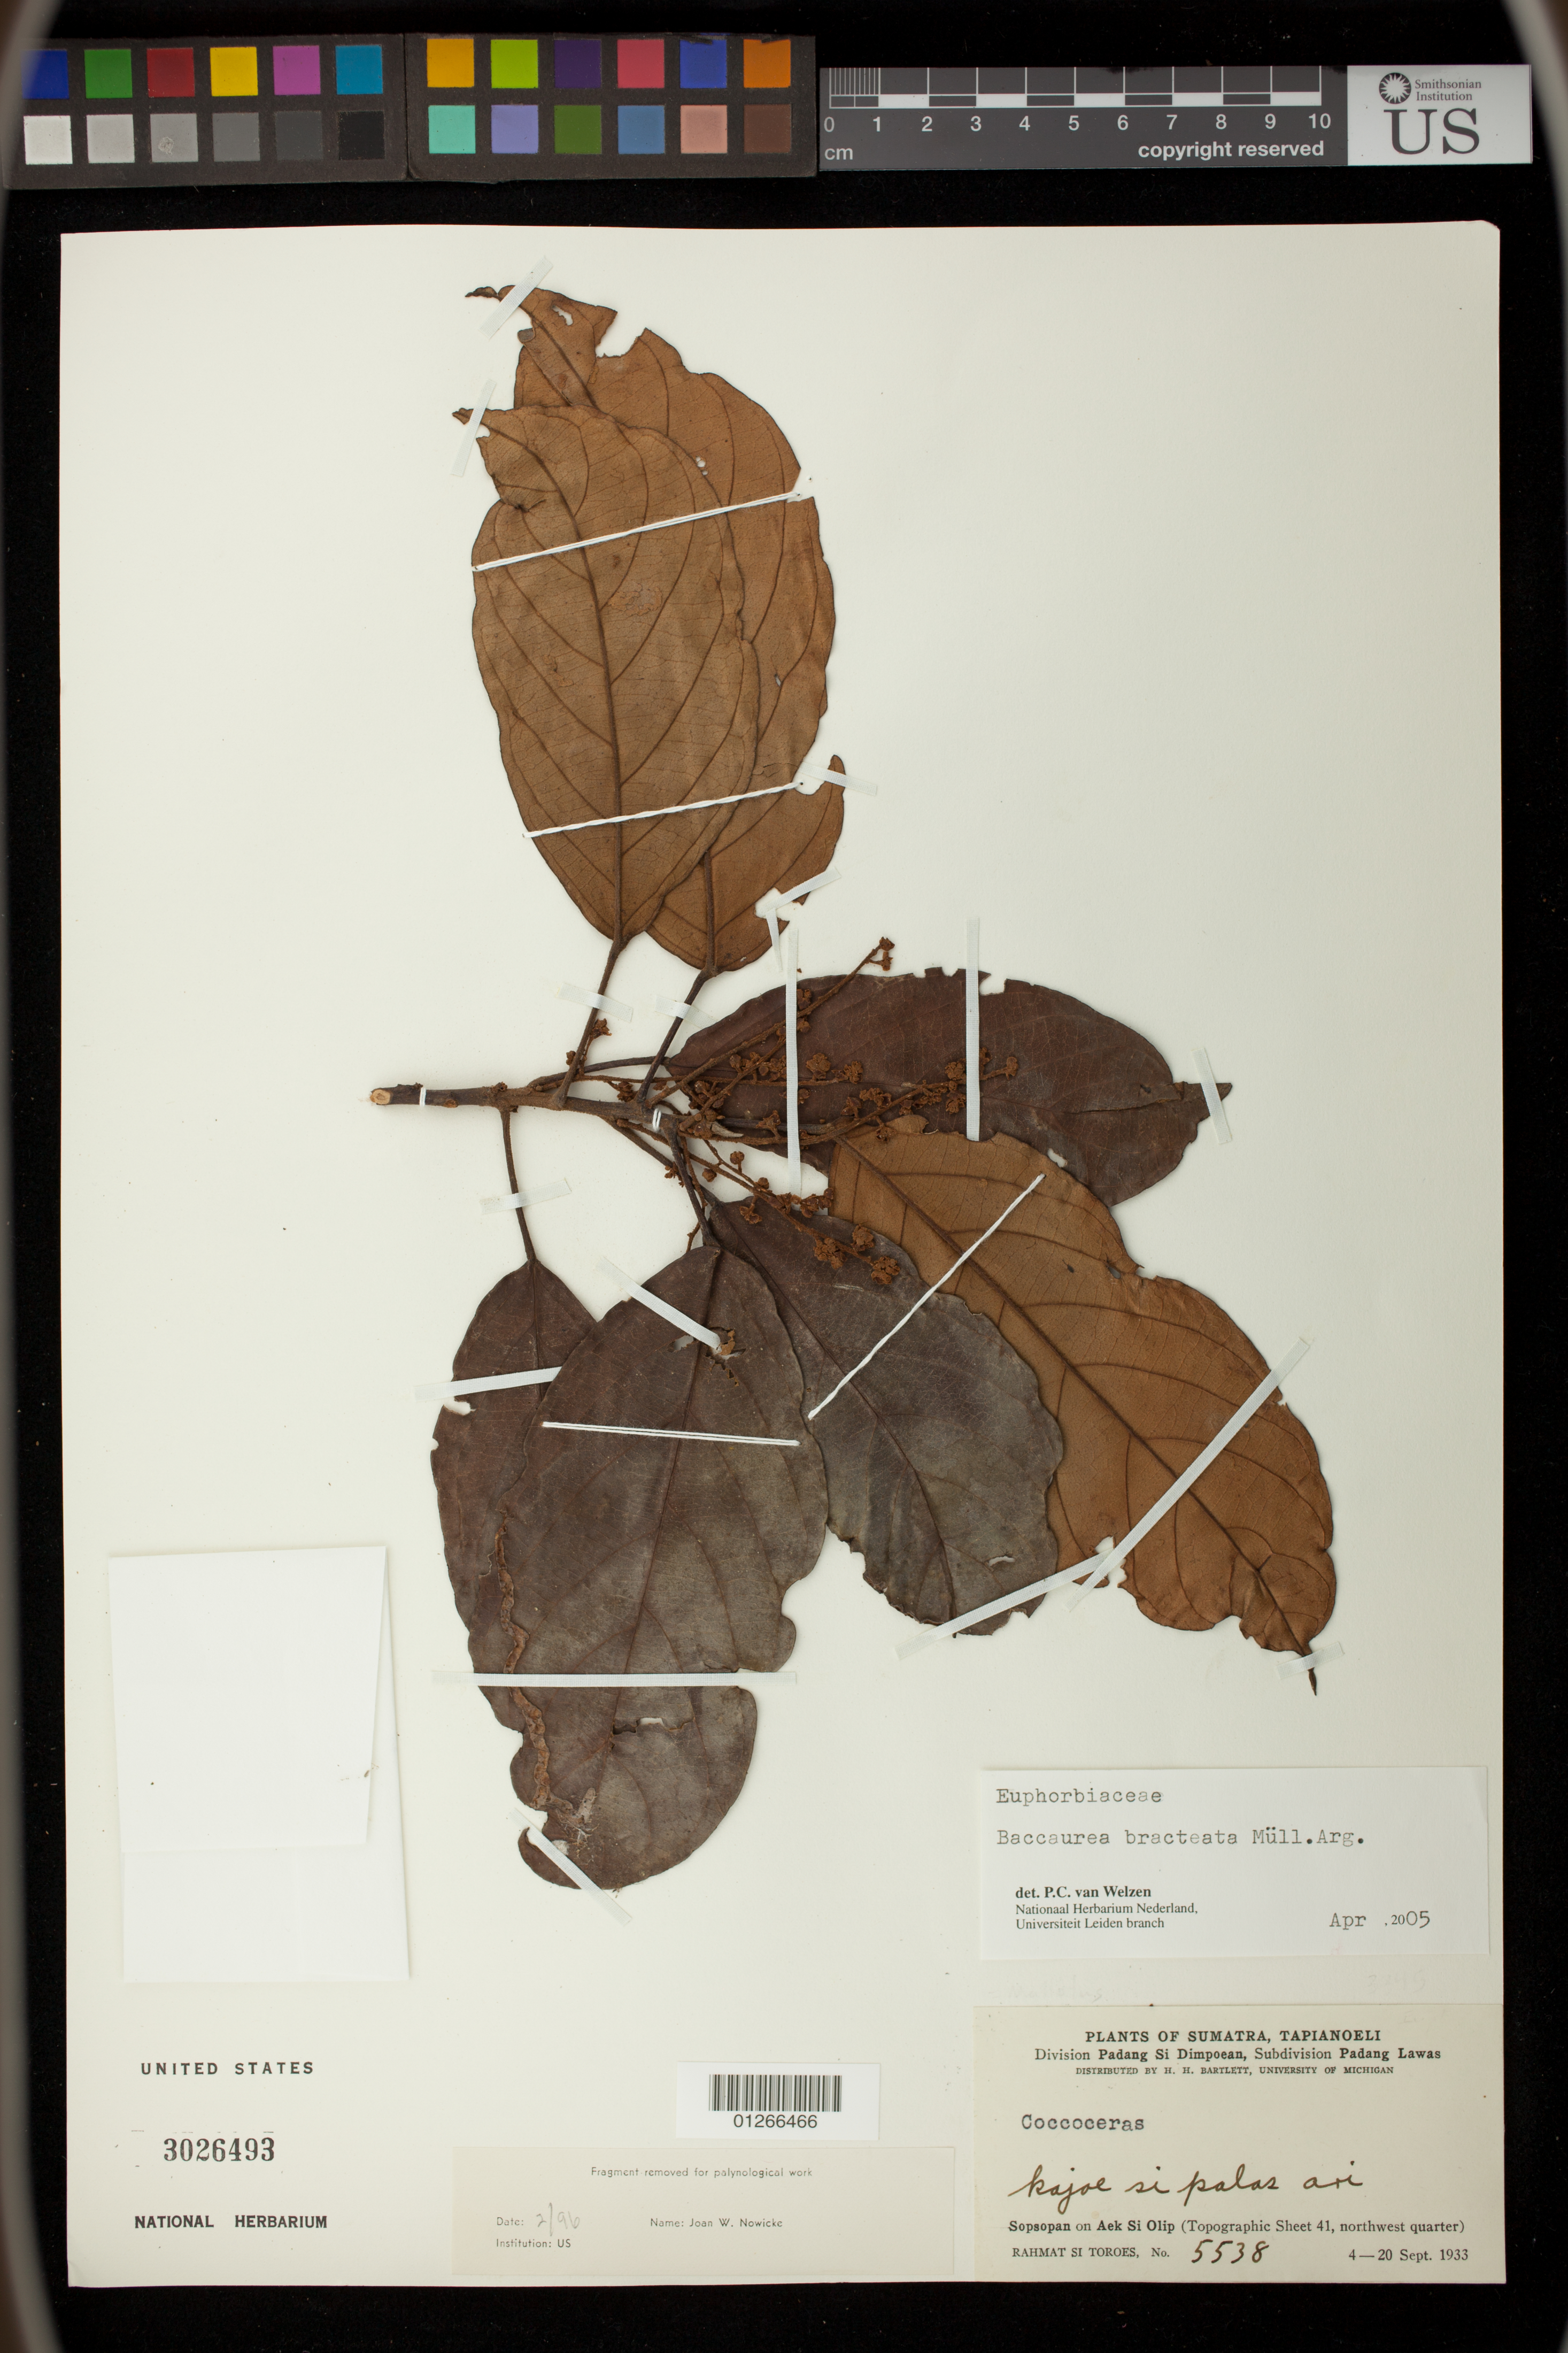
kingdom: Plantae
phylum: Tracheophyta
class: Magnoliopsida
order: Malpighiales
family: Phyllanthaceae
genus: Baccaurea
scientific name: Baccaurea bracteata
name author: Müll. Arg.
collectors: Rahmat Si Boeea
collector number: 5538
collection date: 1933-09-04/1933-09-20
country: Indonesia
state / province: Sumatra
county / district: Sumatera Utara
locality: Sumatra, Tapianoeli [Tapanuli] Padang Si Dimpoean [Sidempuan], Subdivision Padang Lawas. Sopsopan on Aek Si Olip [Siolip] (Topographic Sheet 41, northwest quarter).